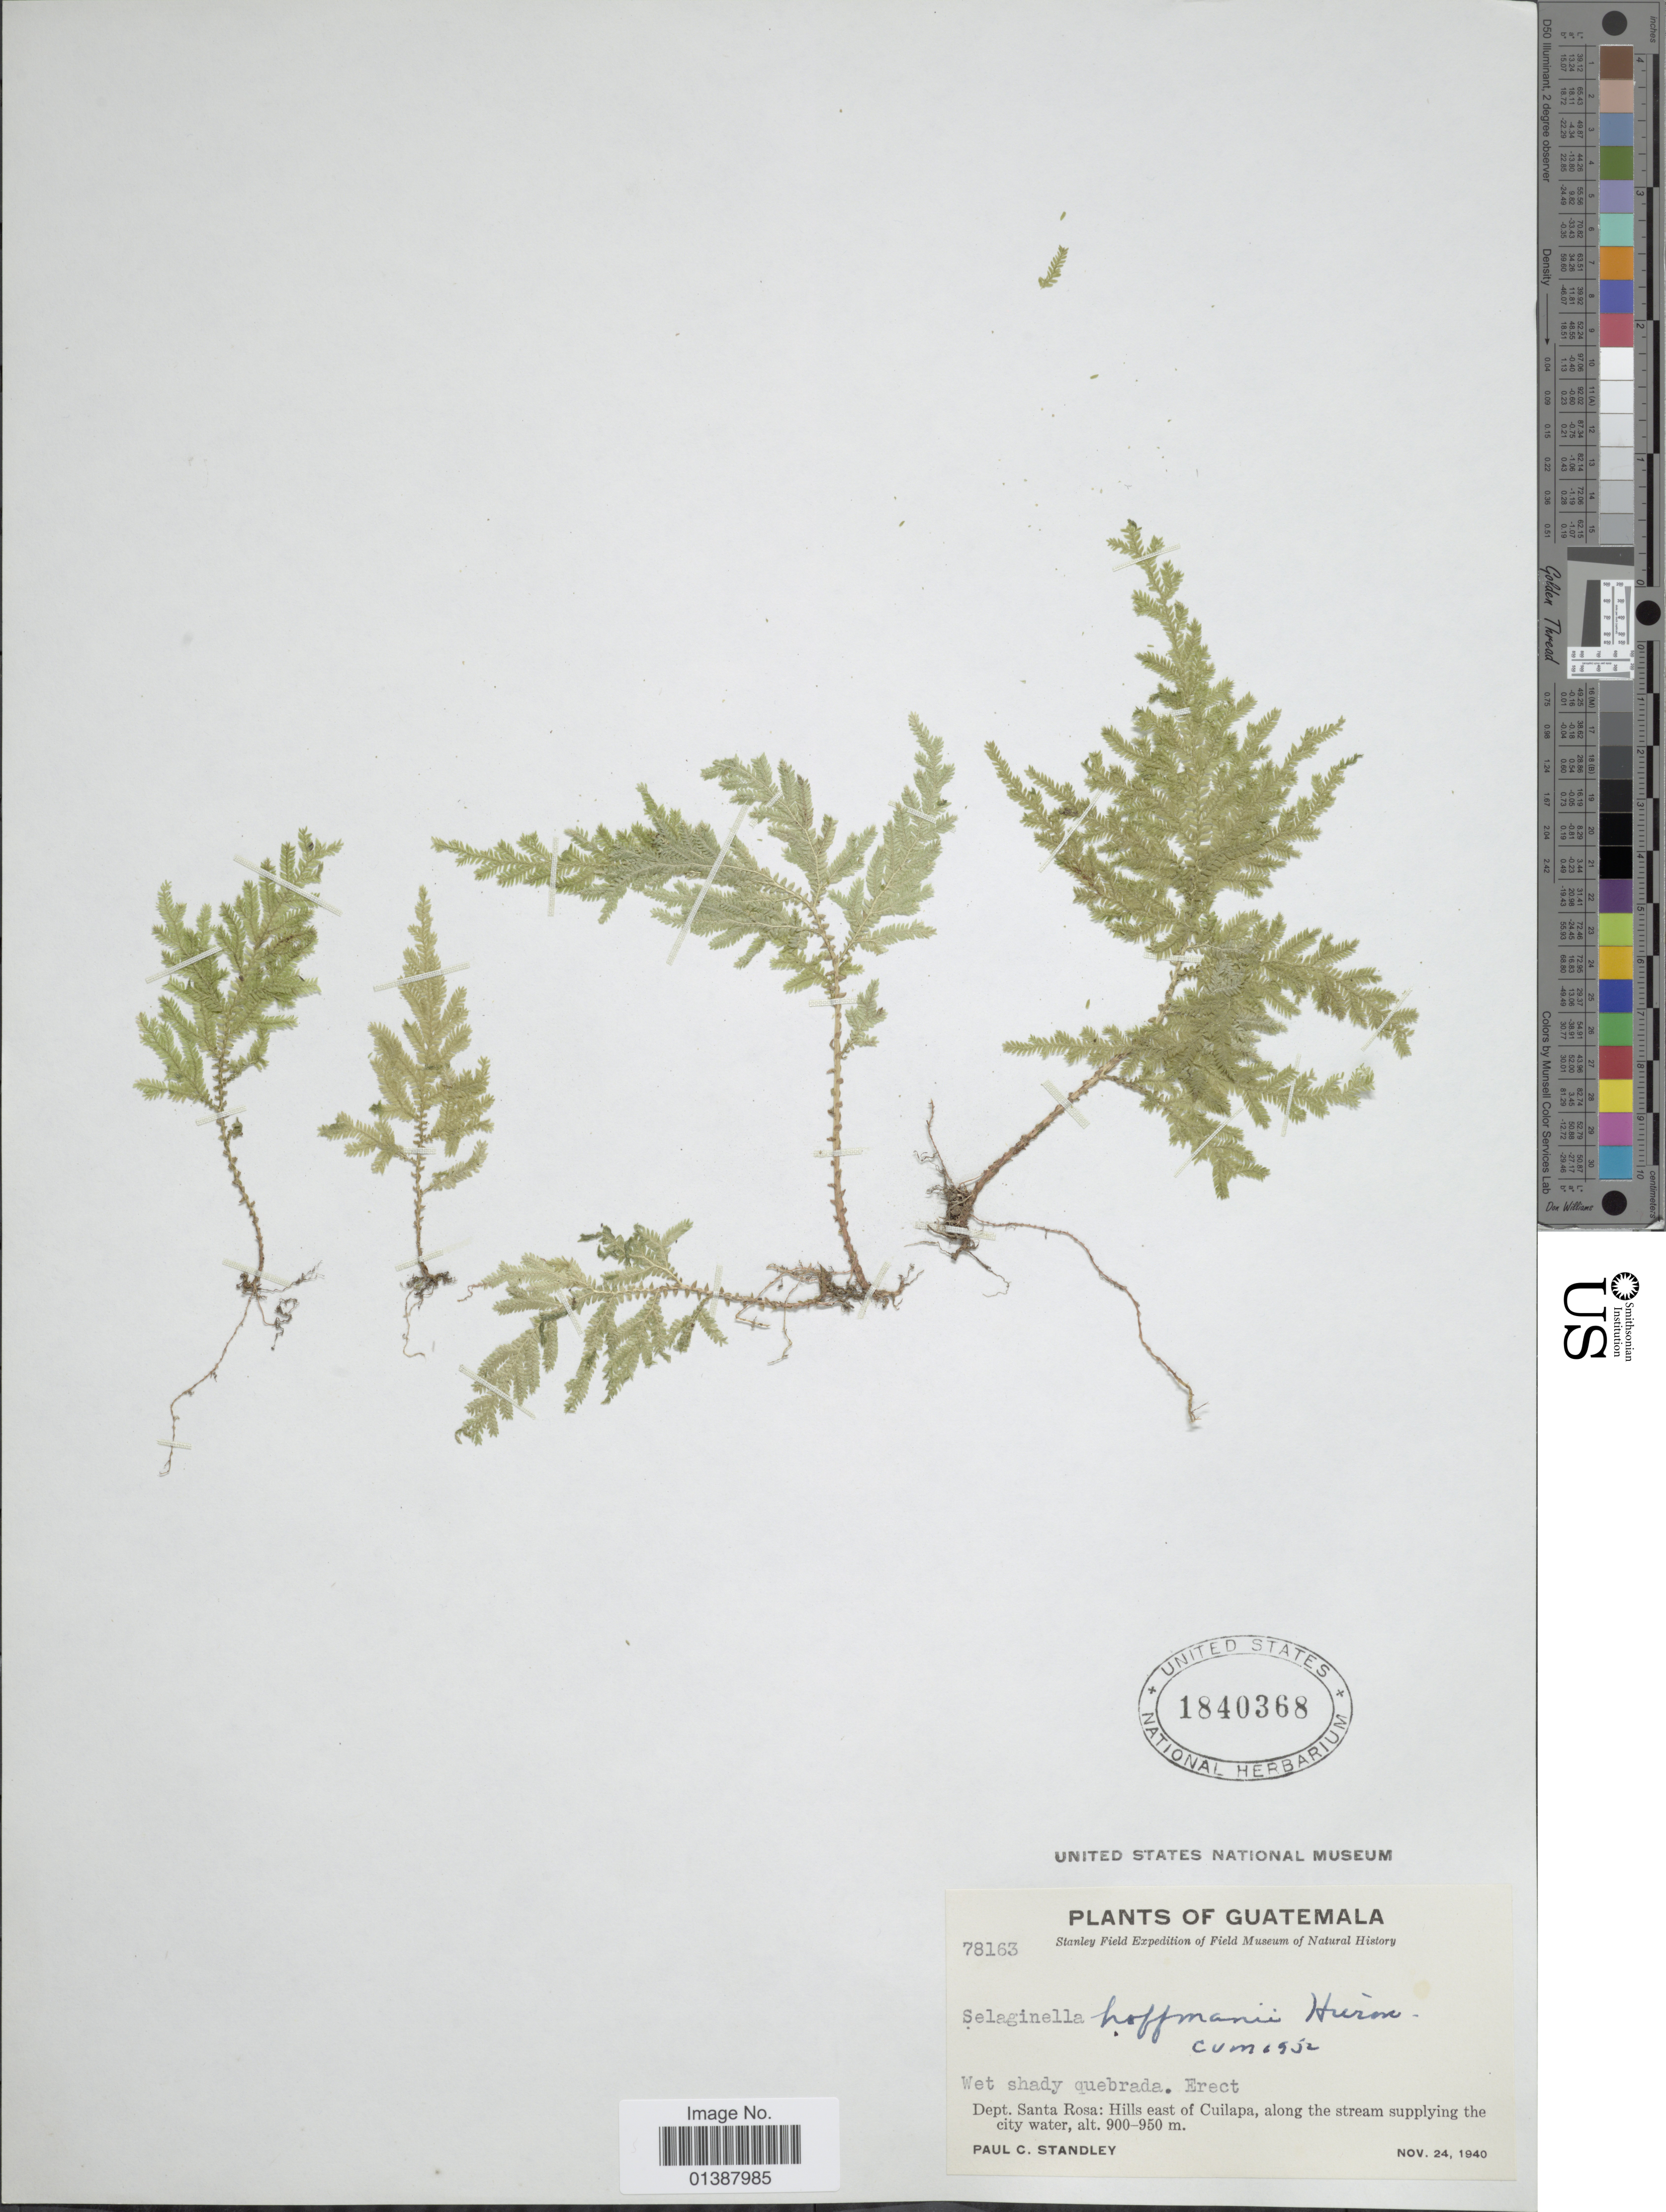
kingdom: Plantae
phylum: Tracheophyta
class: Lycopodiopsida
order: Selaginellales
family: Selaginellaceae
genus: Selaginella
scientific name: Selaginella hoffmannii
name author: Hieron.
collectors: P. C. Standley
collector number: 78163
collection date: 1940-11-24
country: Guatemala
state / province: Santa Rosa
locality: Dept Santa Rosa: Hills east of Cuilapa, along stream supplying the city water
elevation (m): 900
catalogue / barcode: US 1840368